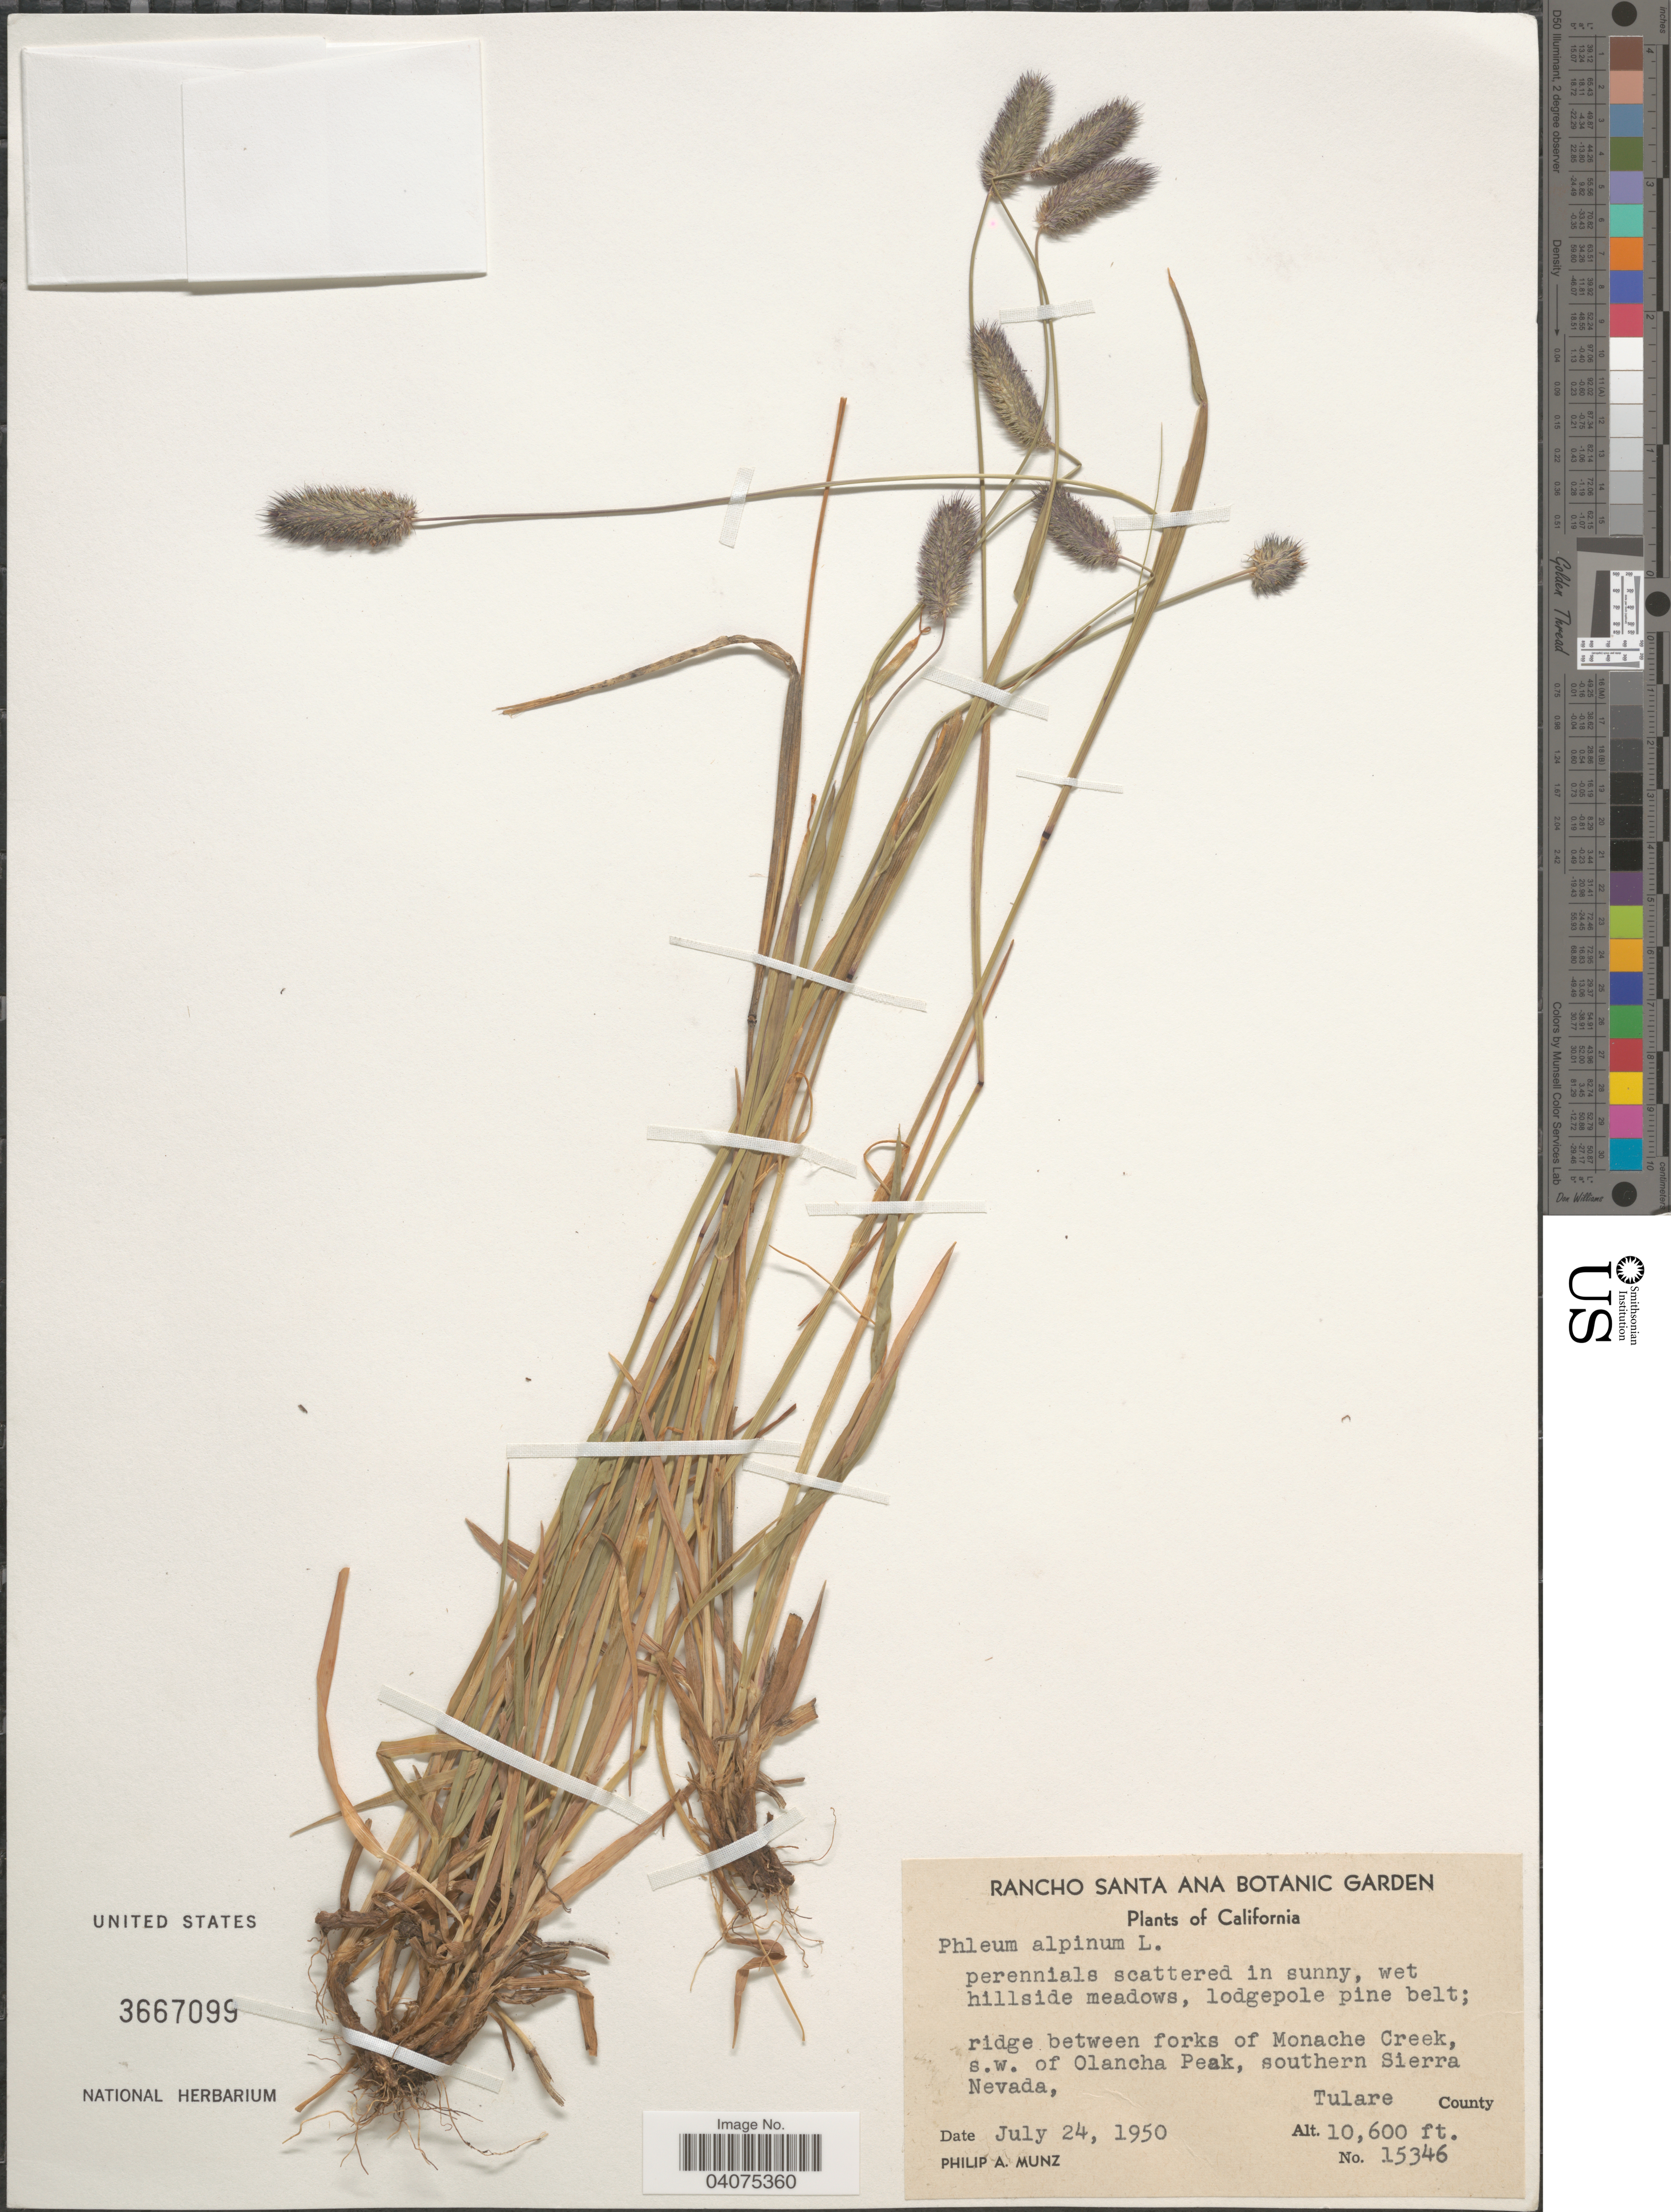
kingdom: Plantae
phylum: Tracheophyta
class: Liliopsida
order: Poales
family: Poaceae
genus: Phleum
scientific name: Phleum alpinum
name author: L.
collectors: P. A. Munz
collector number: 15346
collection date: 1950-07-24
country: United States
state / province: California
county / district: Tulare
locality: Ridge between forks of Monache Creek, s.w. of Olancha Peak, southern Sierra Nevada, Tulare County.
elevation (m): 3231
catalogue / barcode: US 3667099